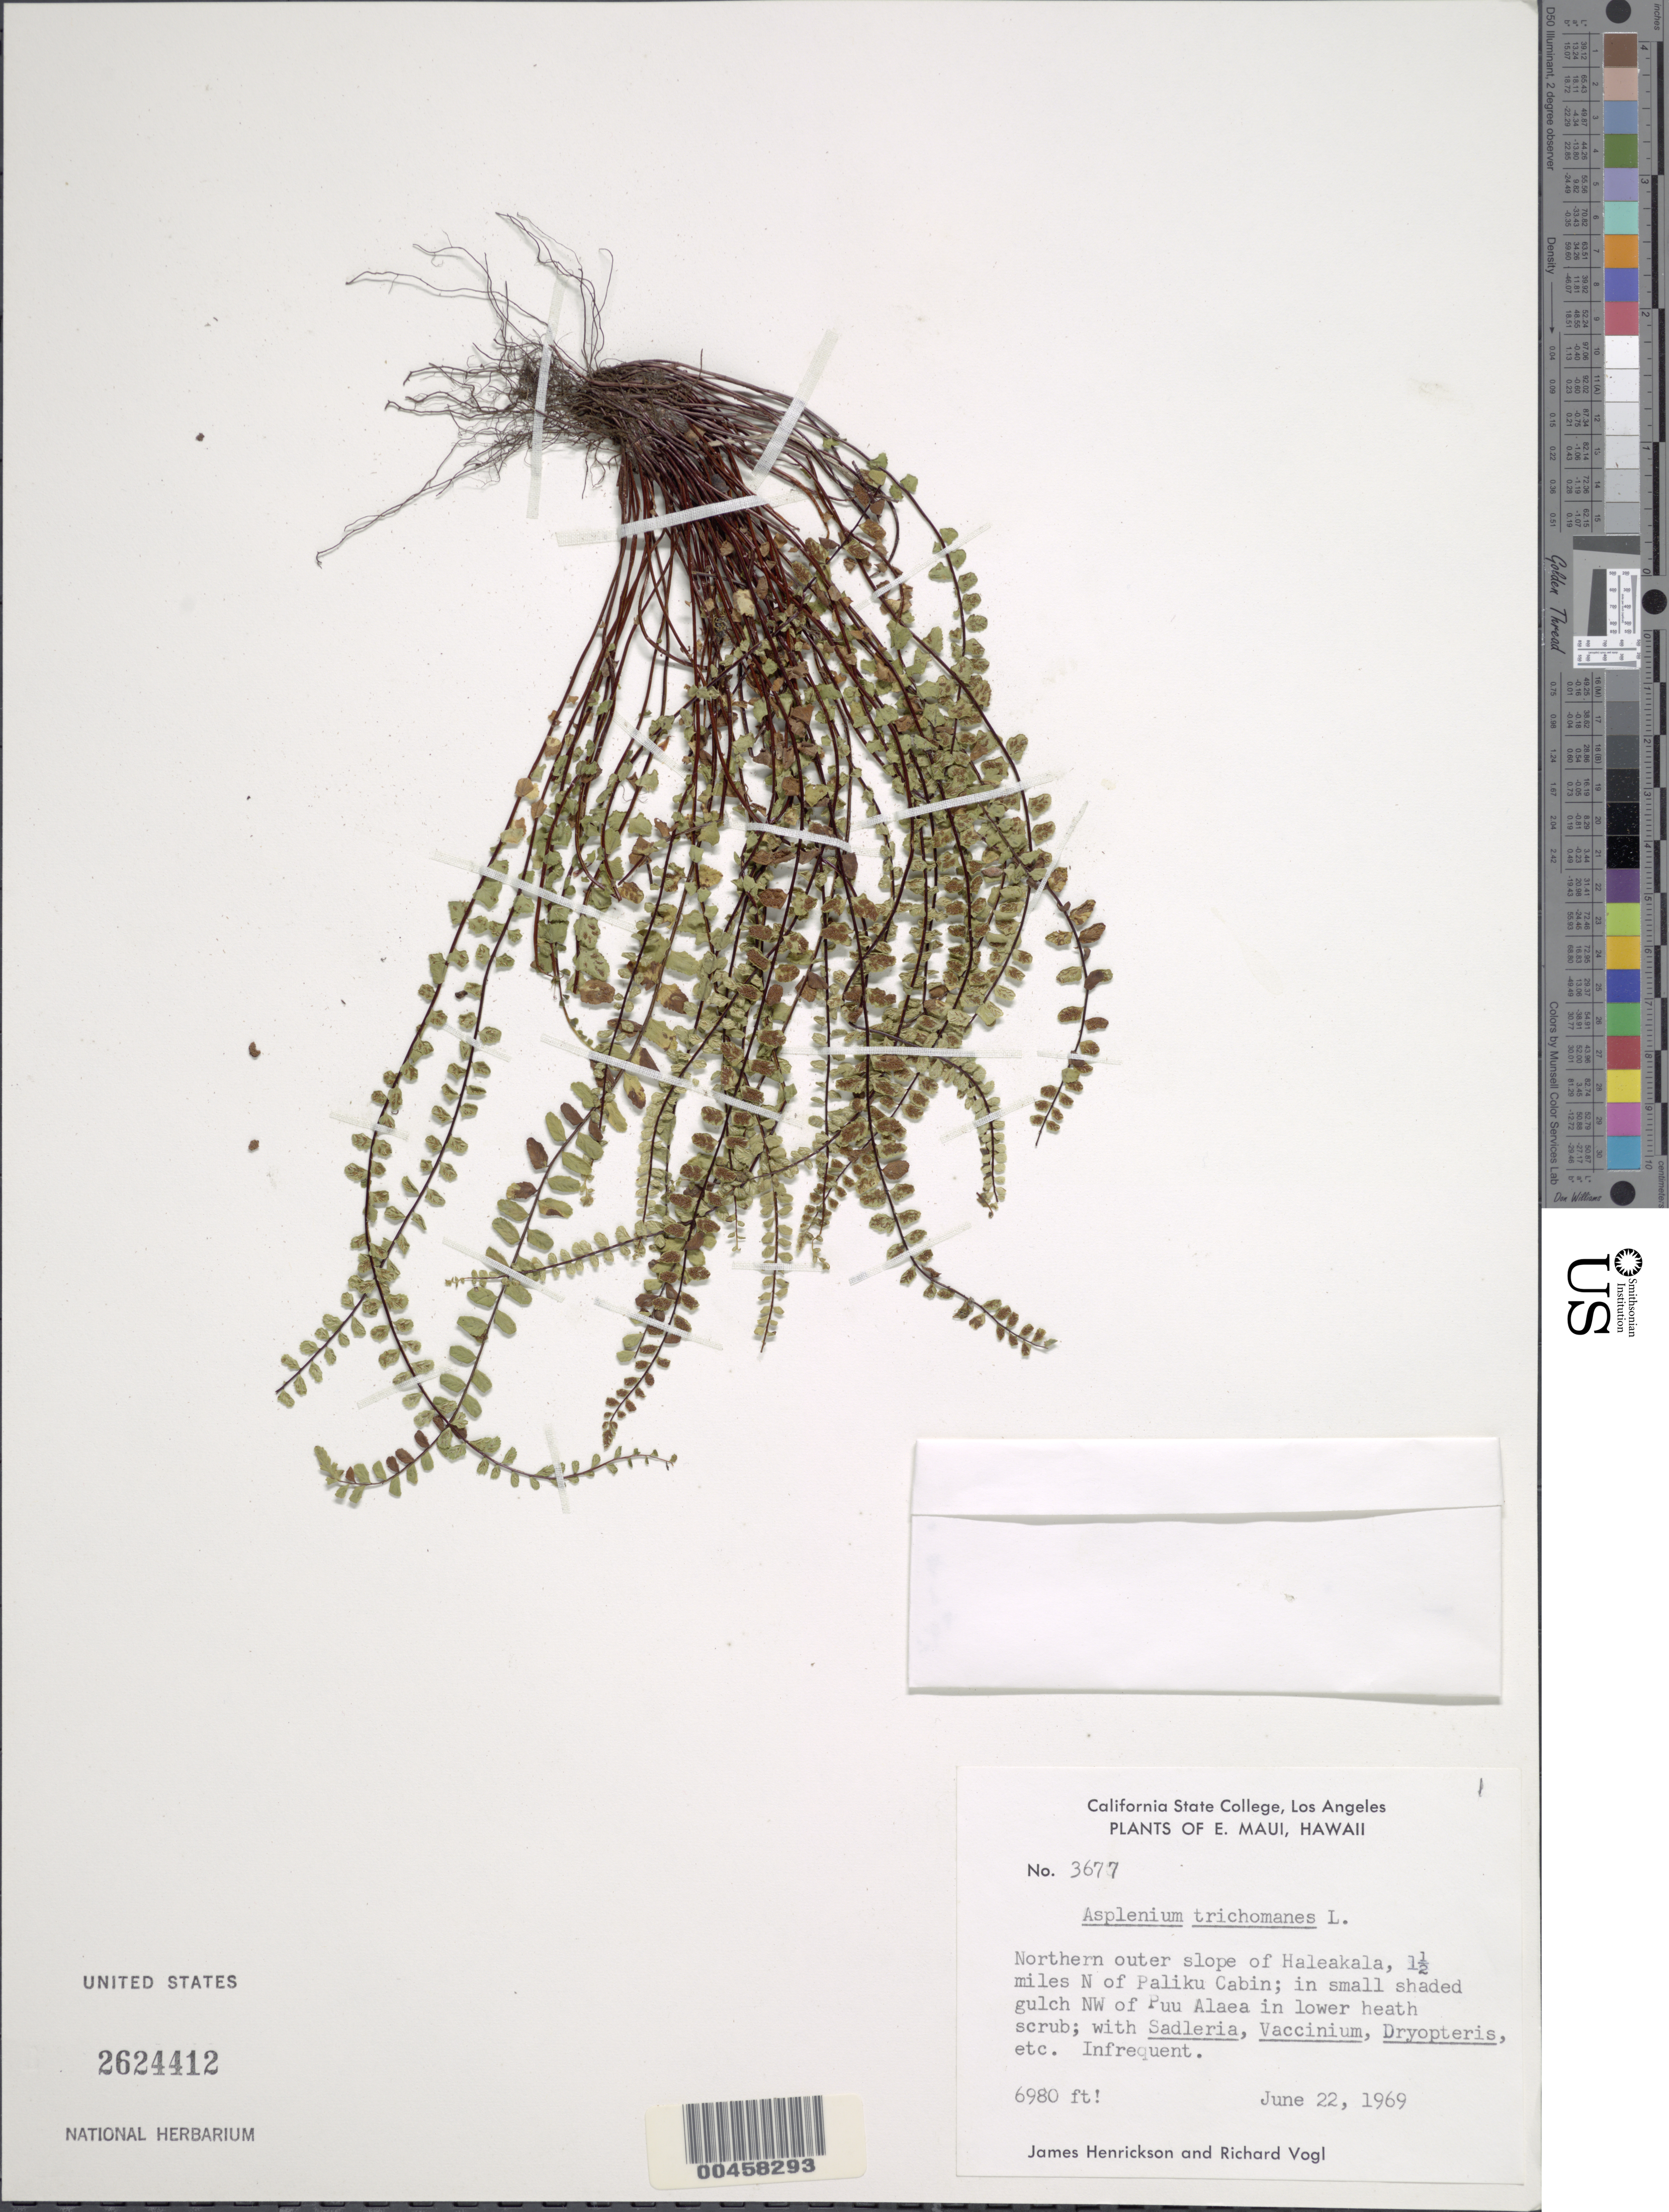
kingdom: Plantae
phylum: Tracheophyta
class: Polypodiopsida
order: Polypodiales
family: Aspleniaceae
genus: Asplenium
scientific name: Asplenium trichomanes subsp. densum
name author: (Brack.) W.H. Wagner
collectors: J. S. Henrickson & R. Vogl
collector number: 3677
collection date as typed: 22 Jun 1969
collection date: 1969-06-22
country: United States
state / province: Hawaii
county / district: Maui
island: Maui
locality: E. Maui: Northern outer slope of Haleakala, 1.5 miles N of Paliku Cabin; in gulch NW of Puu Alaea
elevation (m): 2128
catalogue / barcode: US 2624412